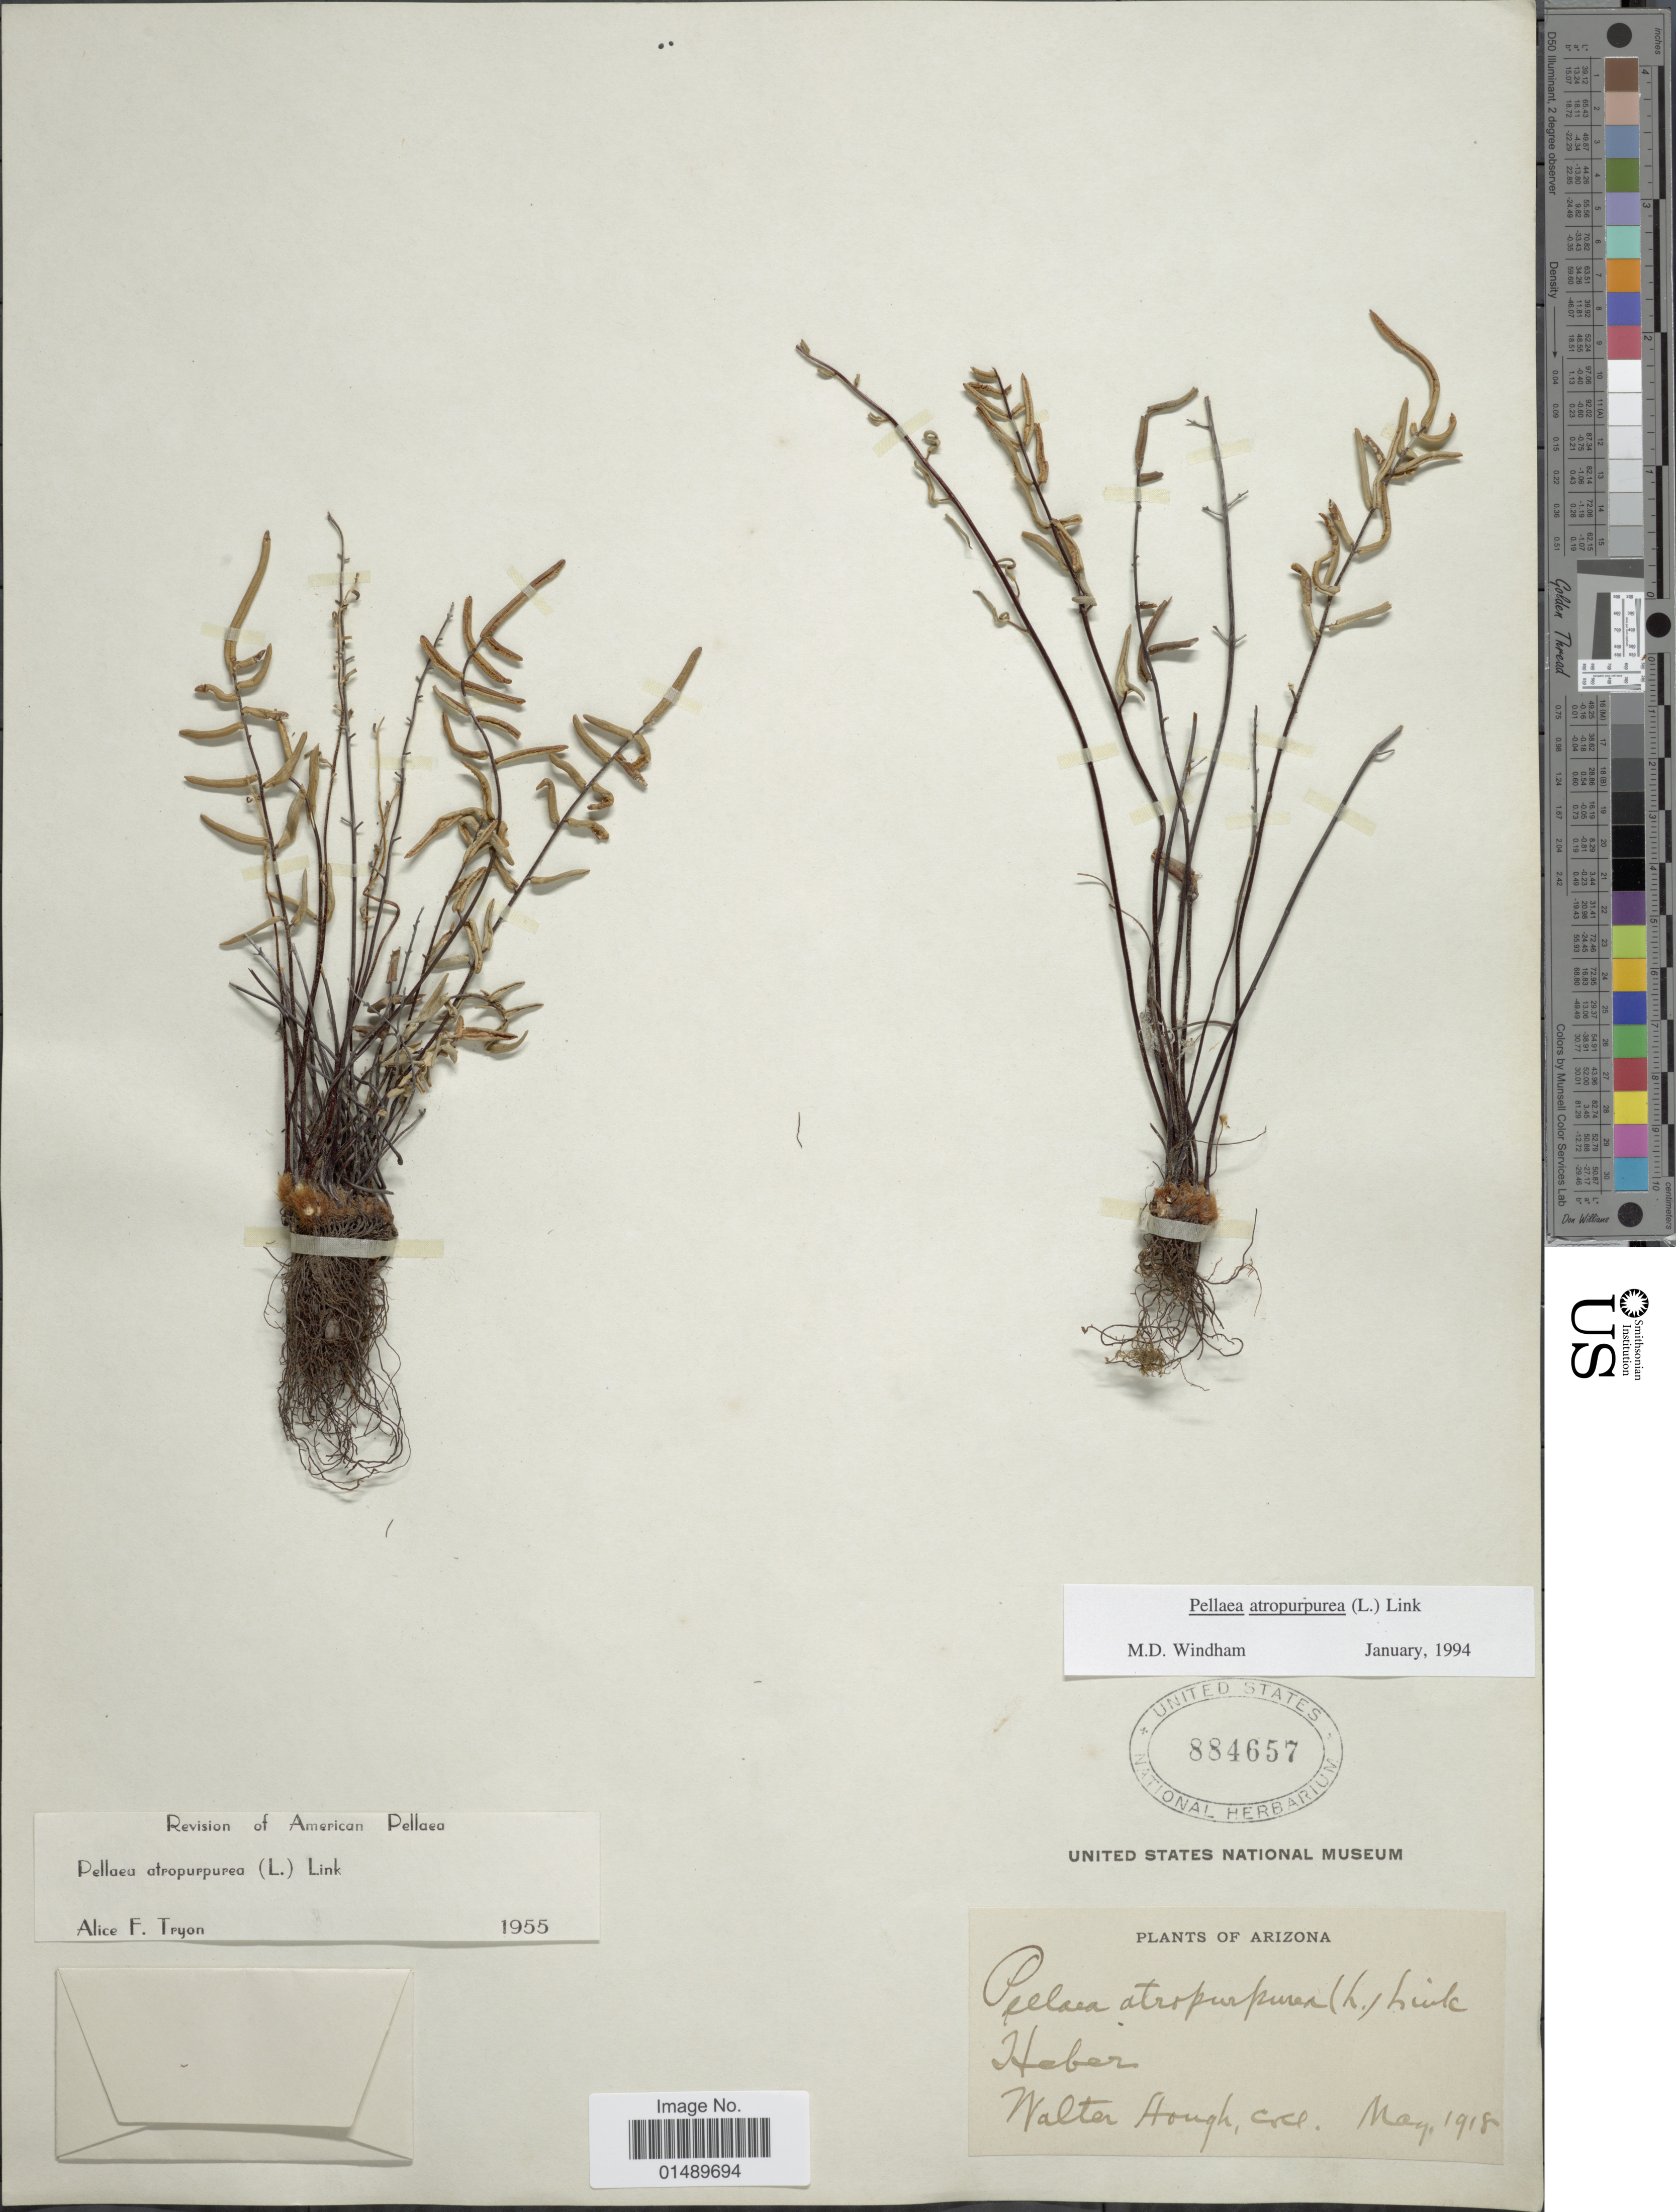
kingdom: Plantae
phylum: Tracheophyta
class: Polypodiopsida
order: Polypodiales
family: Pteridaceae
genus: Pellaea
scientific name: Pellaea atropurpurea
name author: (L.) Link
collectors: W. Hough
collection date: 1918-05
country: United States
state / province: Arizona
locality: Heber (Heber-Overgaard)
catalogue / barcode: US 884657